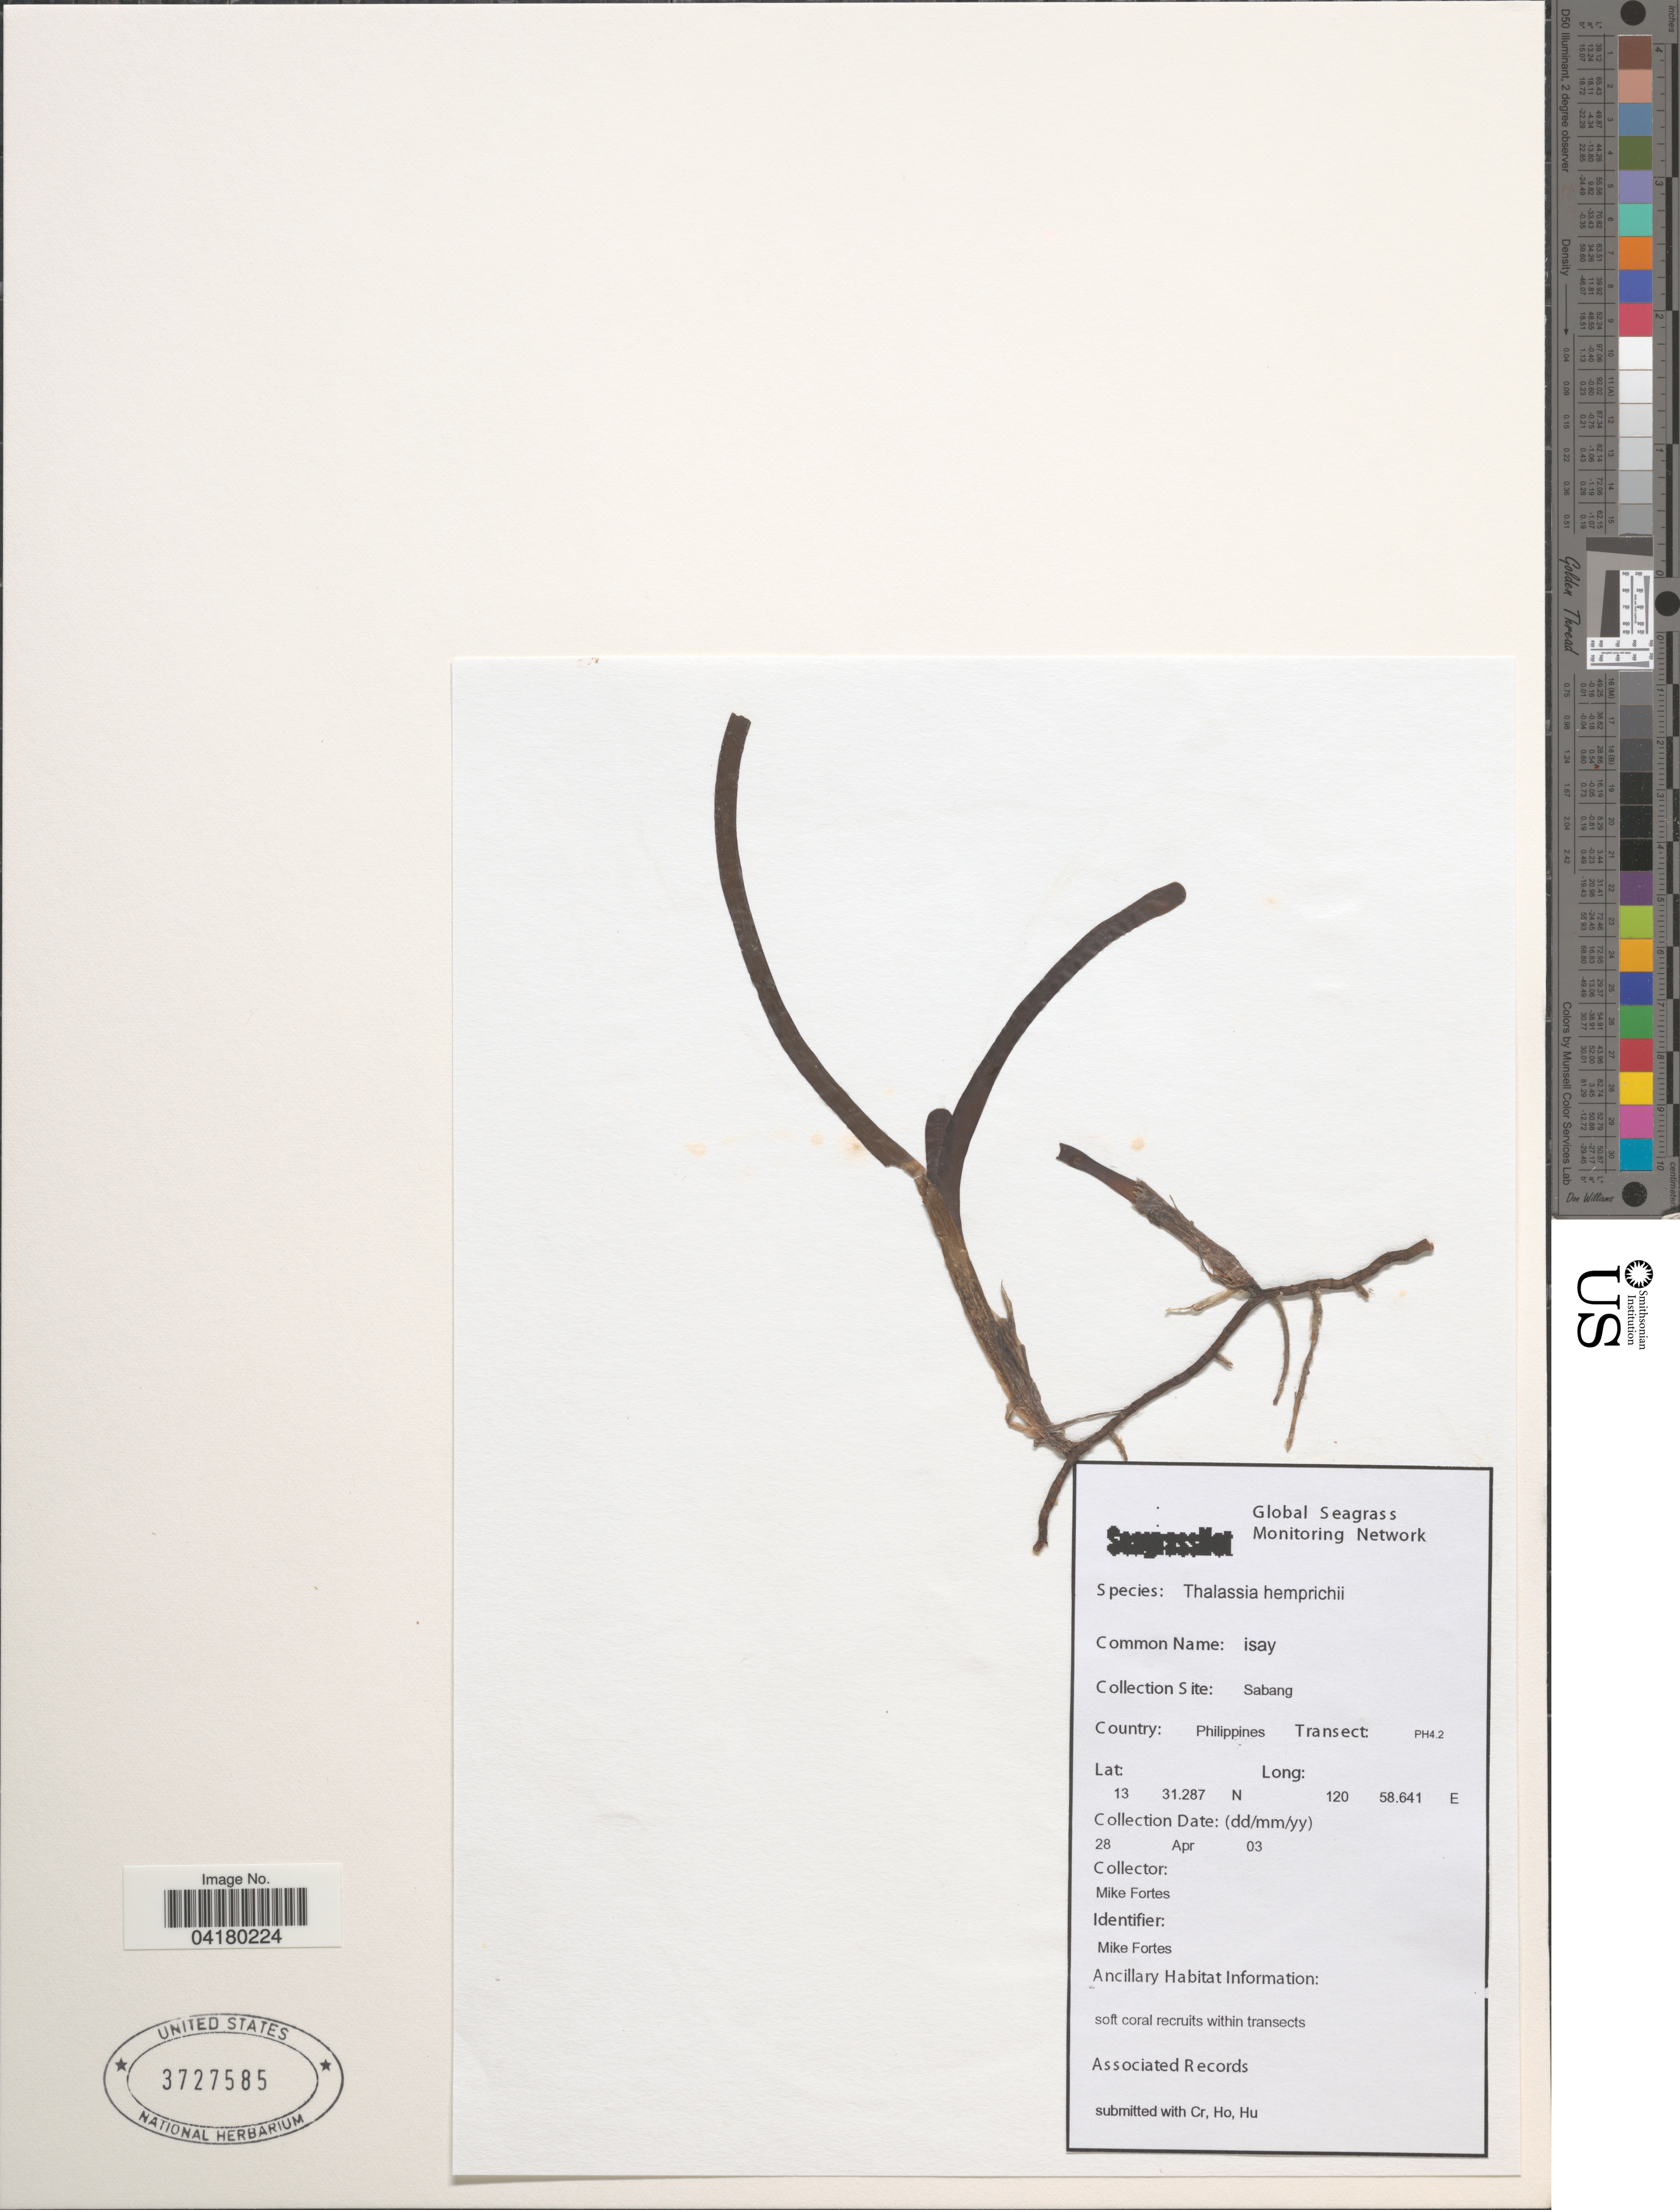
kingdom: Plantae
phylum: Tracheophyta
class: Liliopsida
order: Alismatales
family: Hydrocharitaceae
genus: Thalassia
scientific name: Thalassia hemprichii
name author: Asch.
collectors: M. Fortes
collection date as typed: Transcribed d/m/y: 28/4/3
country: Philippines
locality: Sabang. Transect: PH4.2.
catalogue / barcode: US 3727585